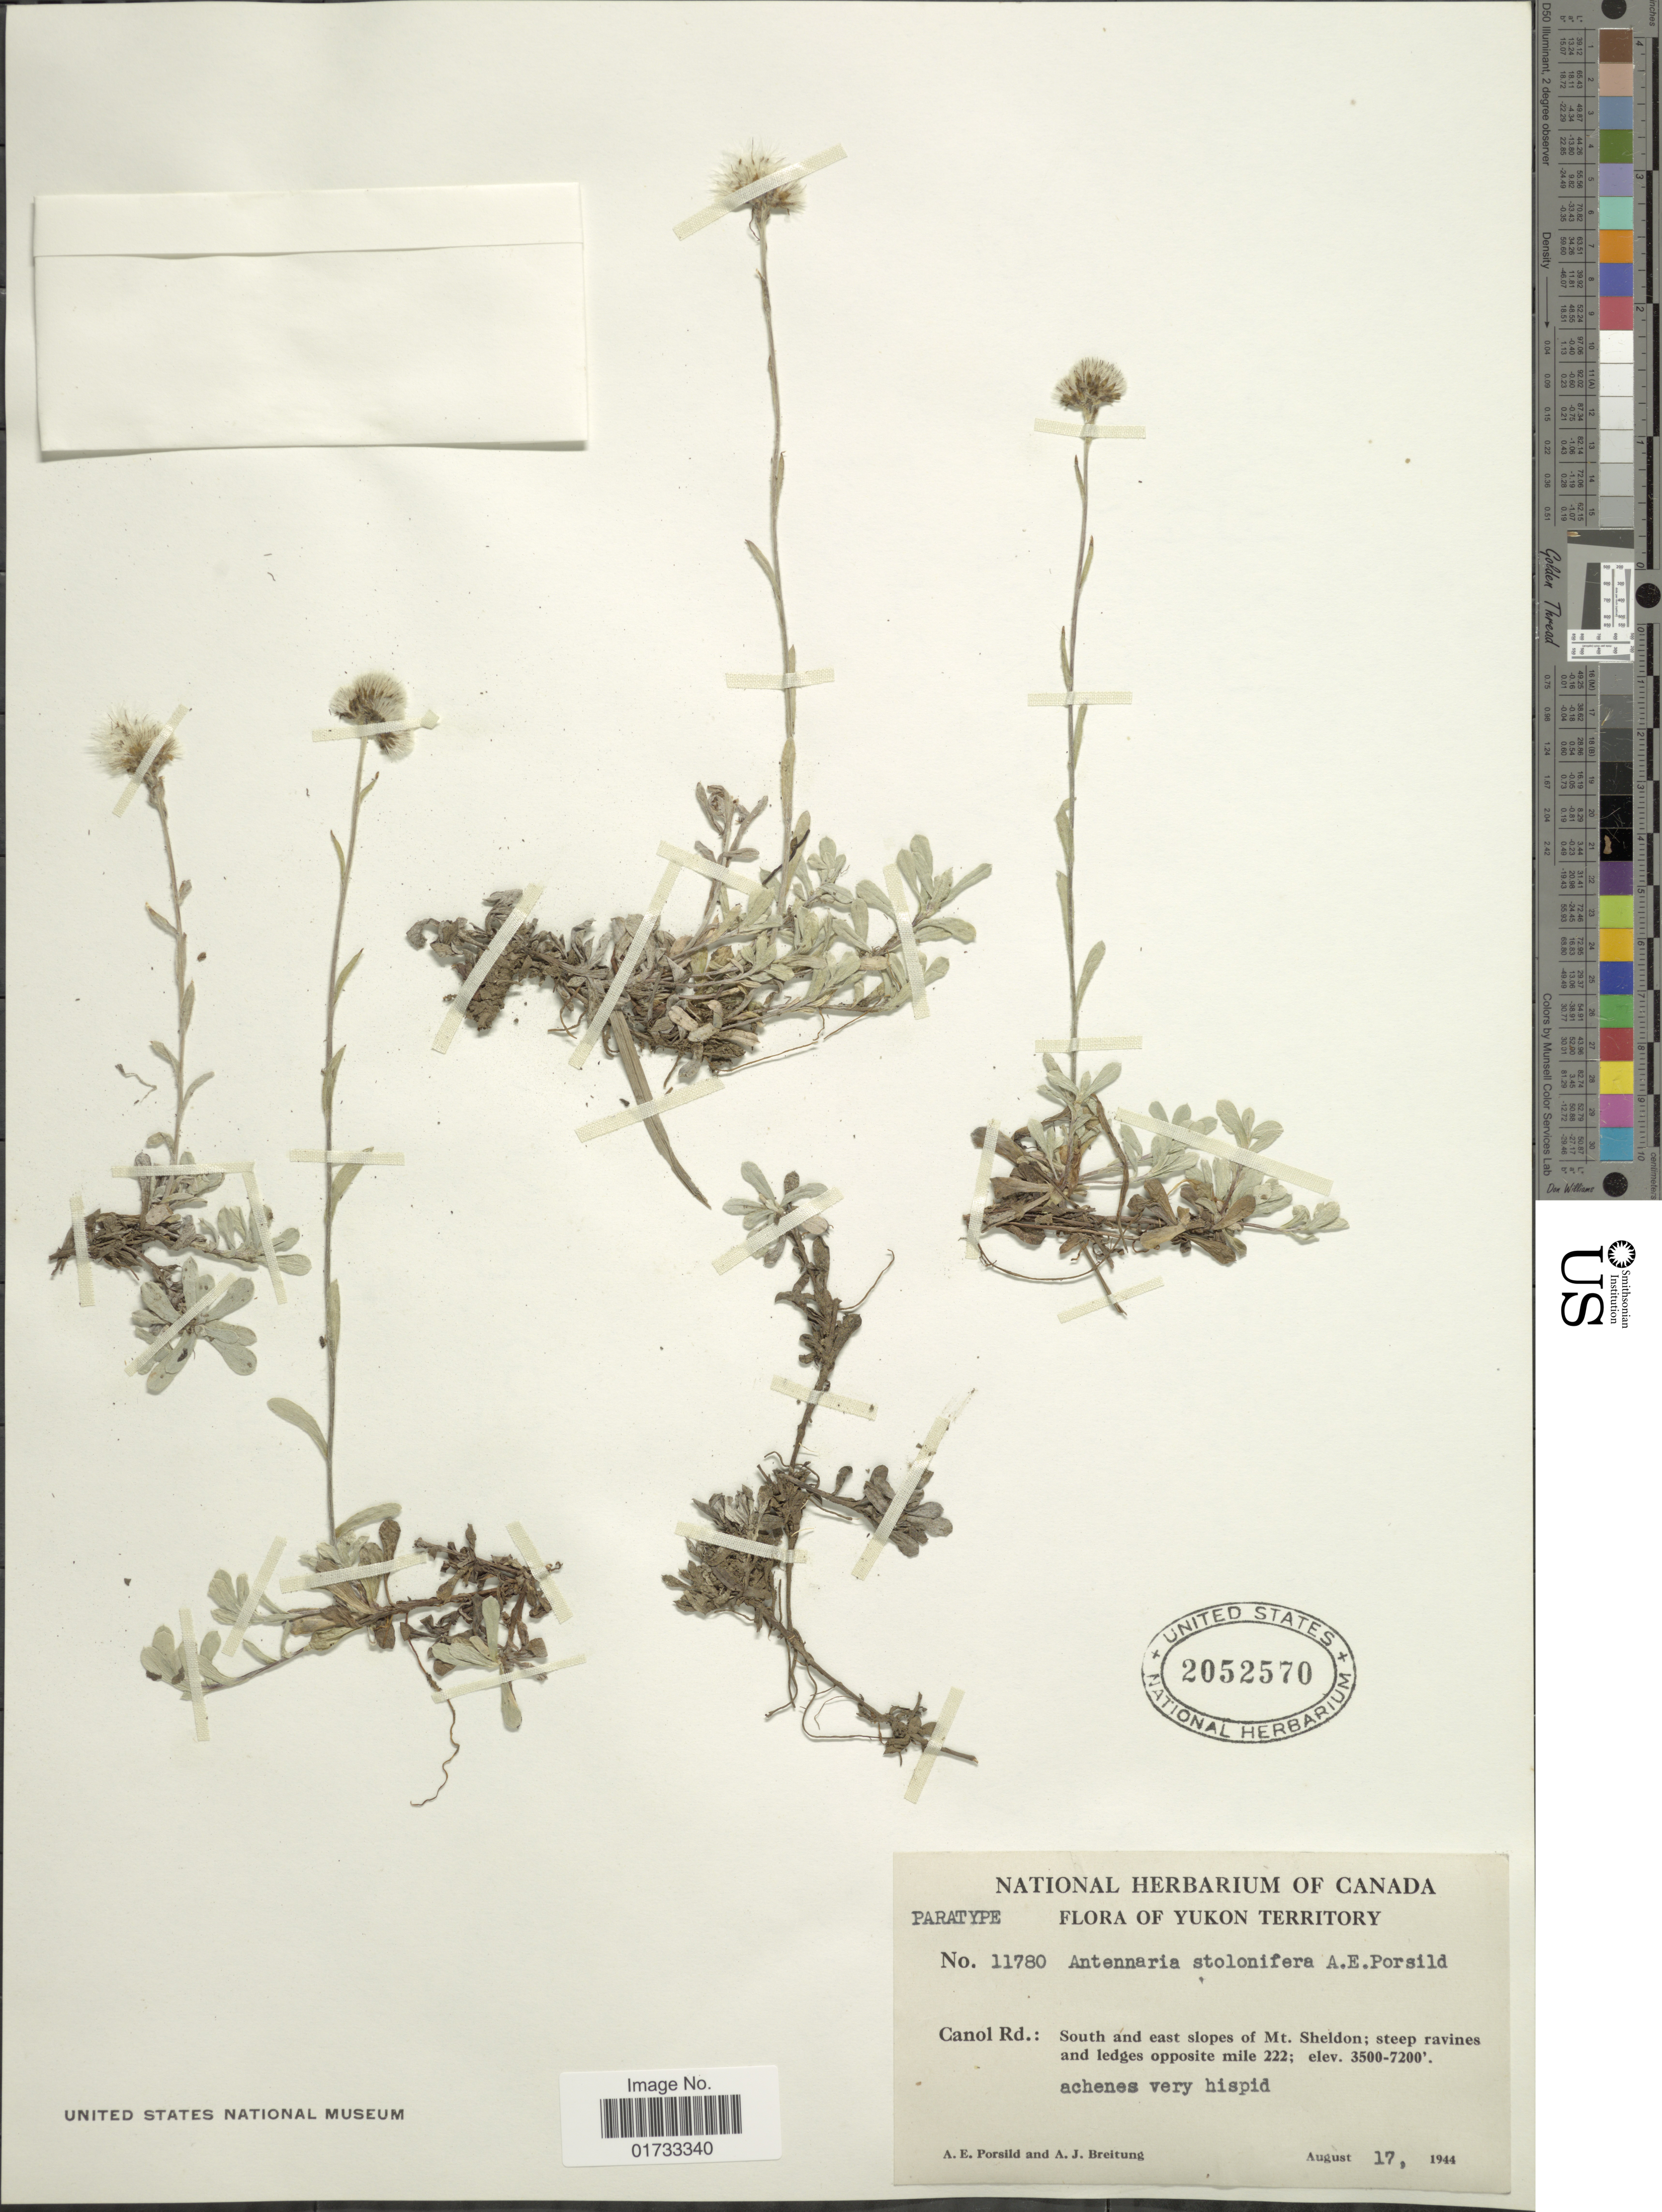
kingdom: Plantae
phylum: Tracheophyta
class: Magnoliopsida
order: Asterales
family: Asteraceae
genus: Antennaria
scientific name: Antennaria stolonifera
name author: A.E. Porsild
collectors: A. E. Porsild & A. Breitung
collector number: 11780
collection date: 1944-08-17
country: Canada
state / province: Yukon Territory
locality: Canol Rd.: south and east slopes of Mt. Sheldon; steep ravines and ledges opposite mile 222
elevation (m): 1067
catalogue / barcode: US 2052570